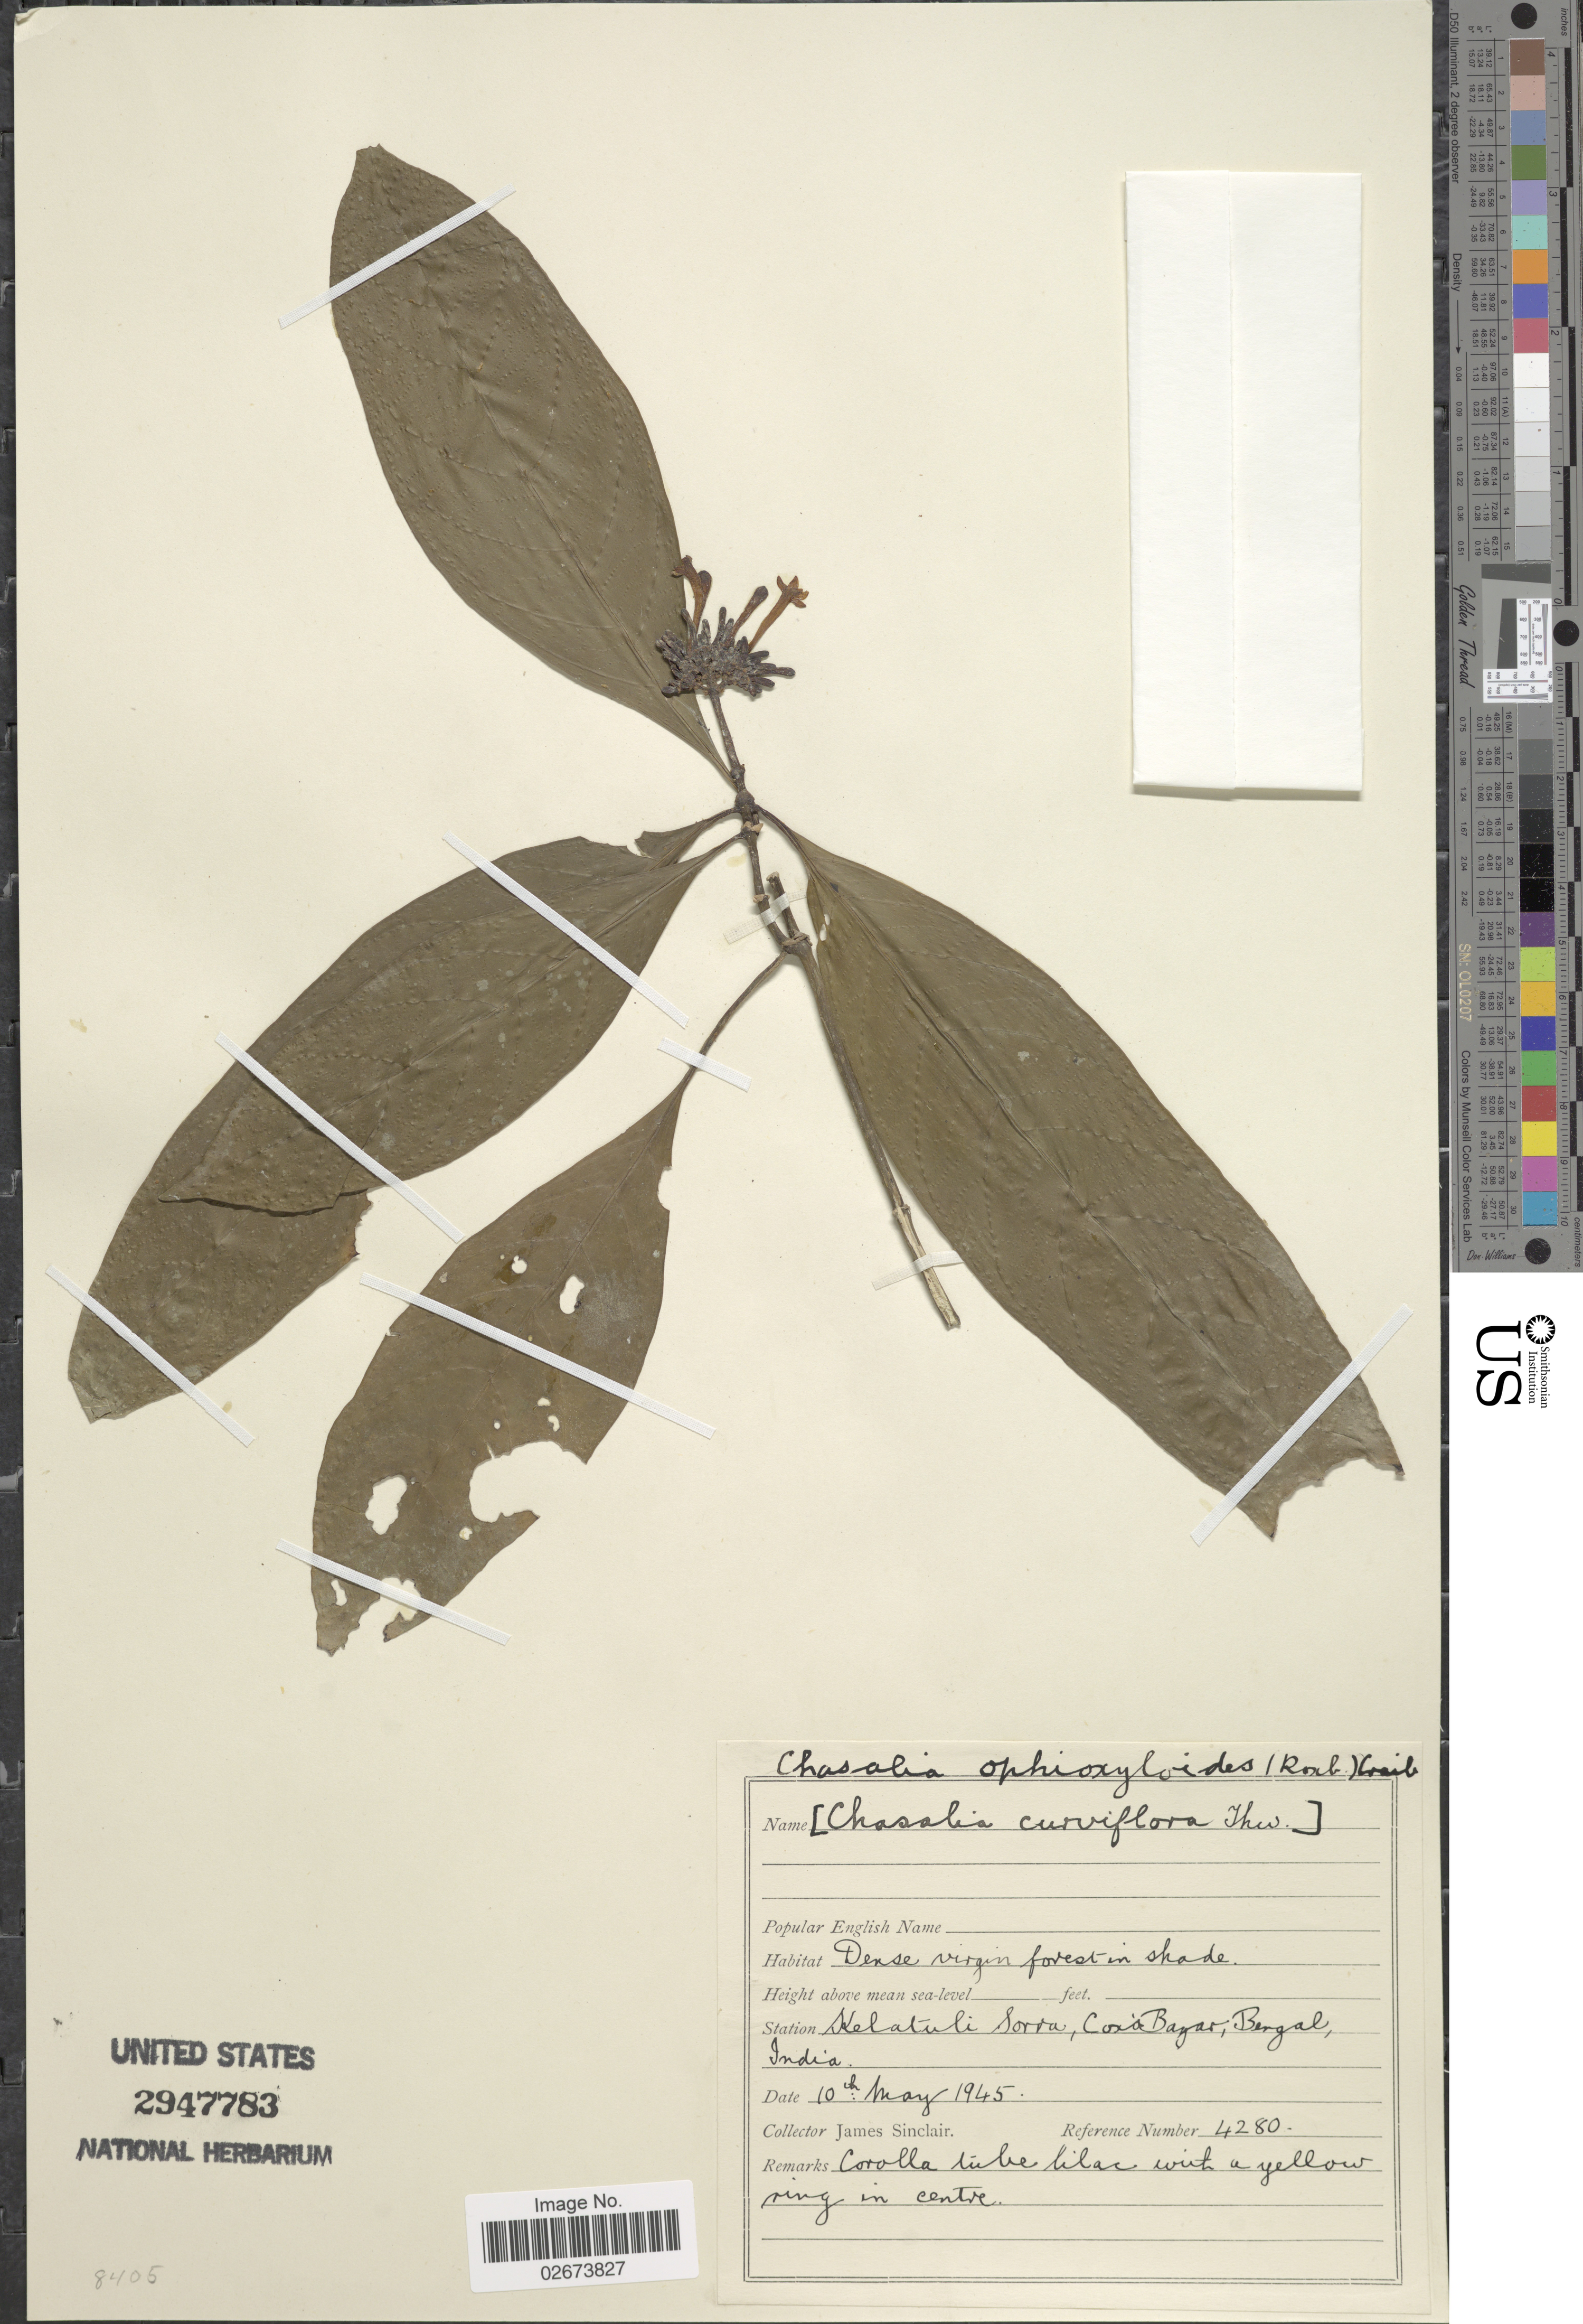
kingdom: Plantae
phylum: Tracheophyta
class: Magnoliopsida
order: Gentianales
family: Rubiaceae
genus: Chassalia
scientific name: Chassalia ophioxyloides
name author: (Wall.) Craib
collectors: J. Sinclair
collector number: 4280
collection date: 1945-05-10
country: Bangladesh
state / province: Chittagong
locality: Kelatuli Sorra, Coxs Bazar, Bengal, India.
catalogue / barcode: US 2947783